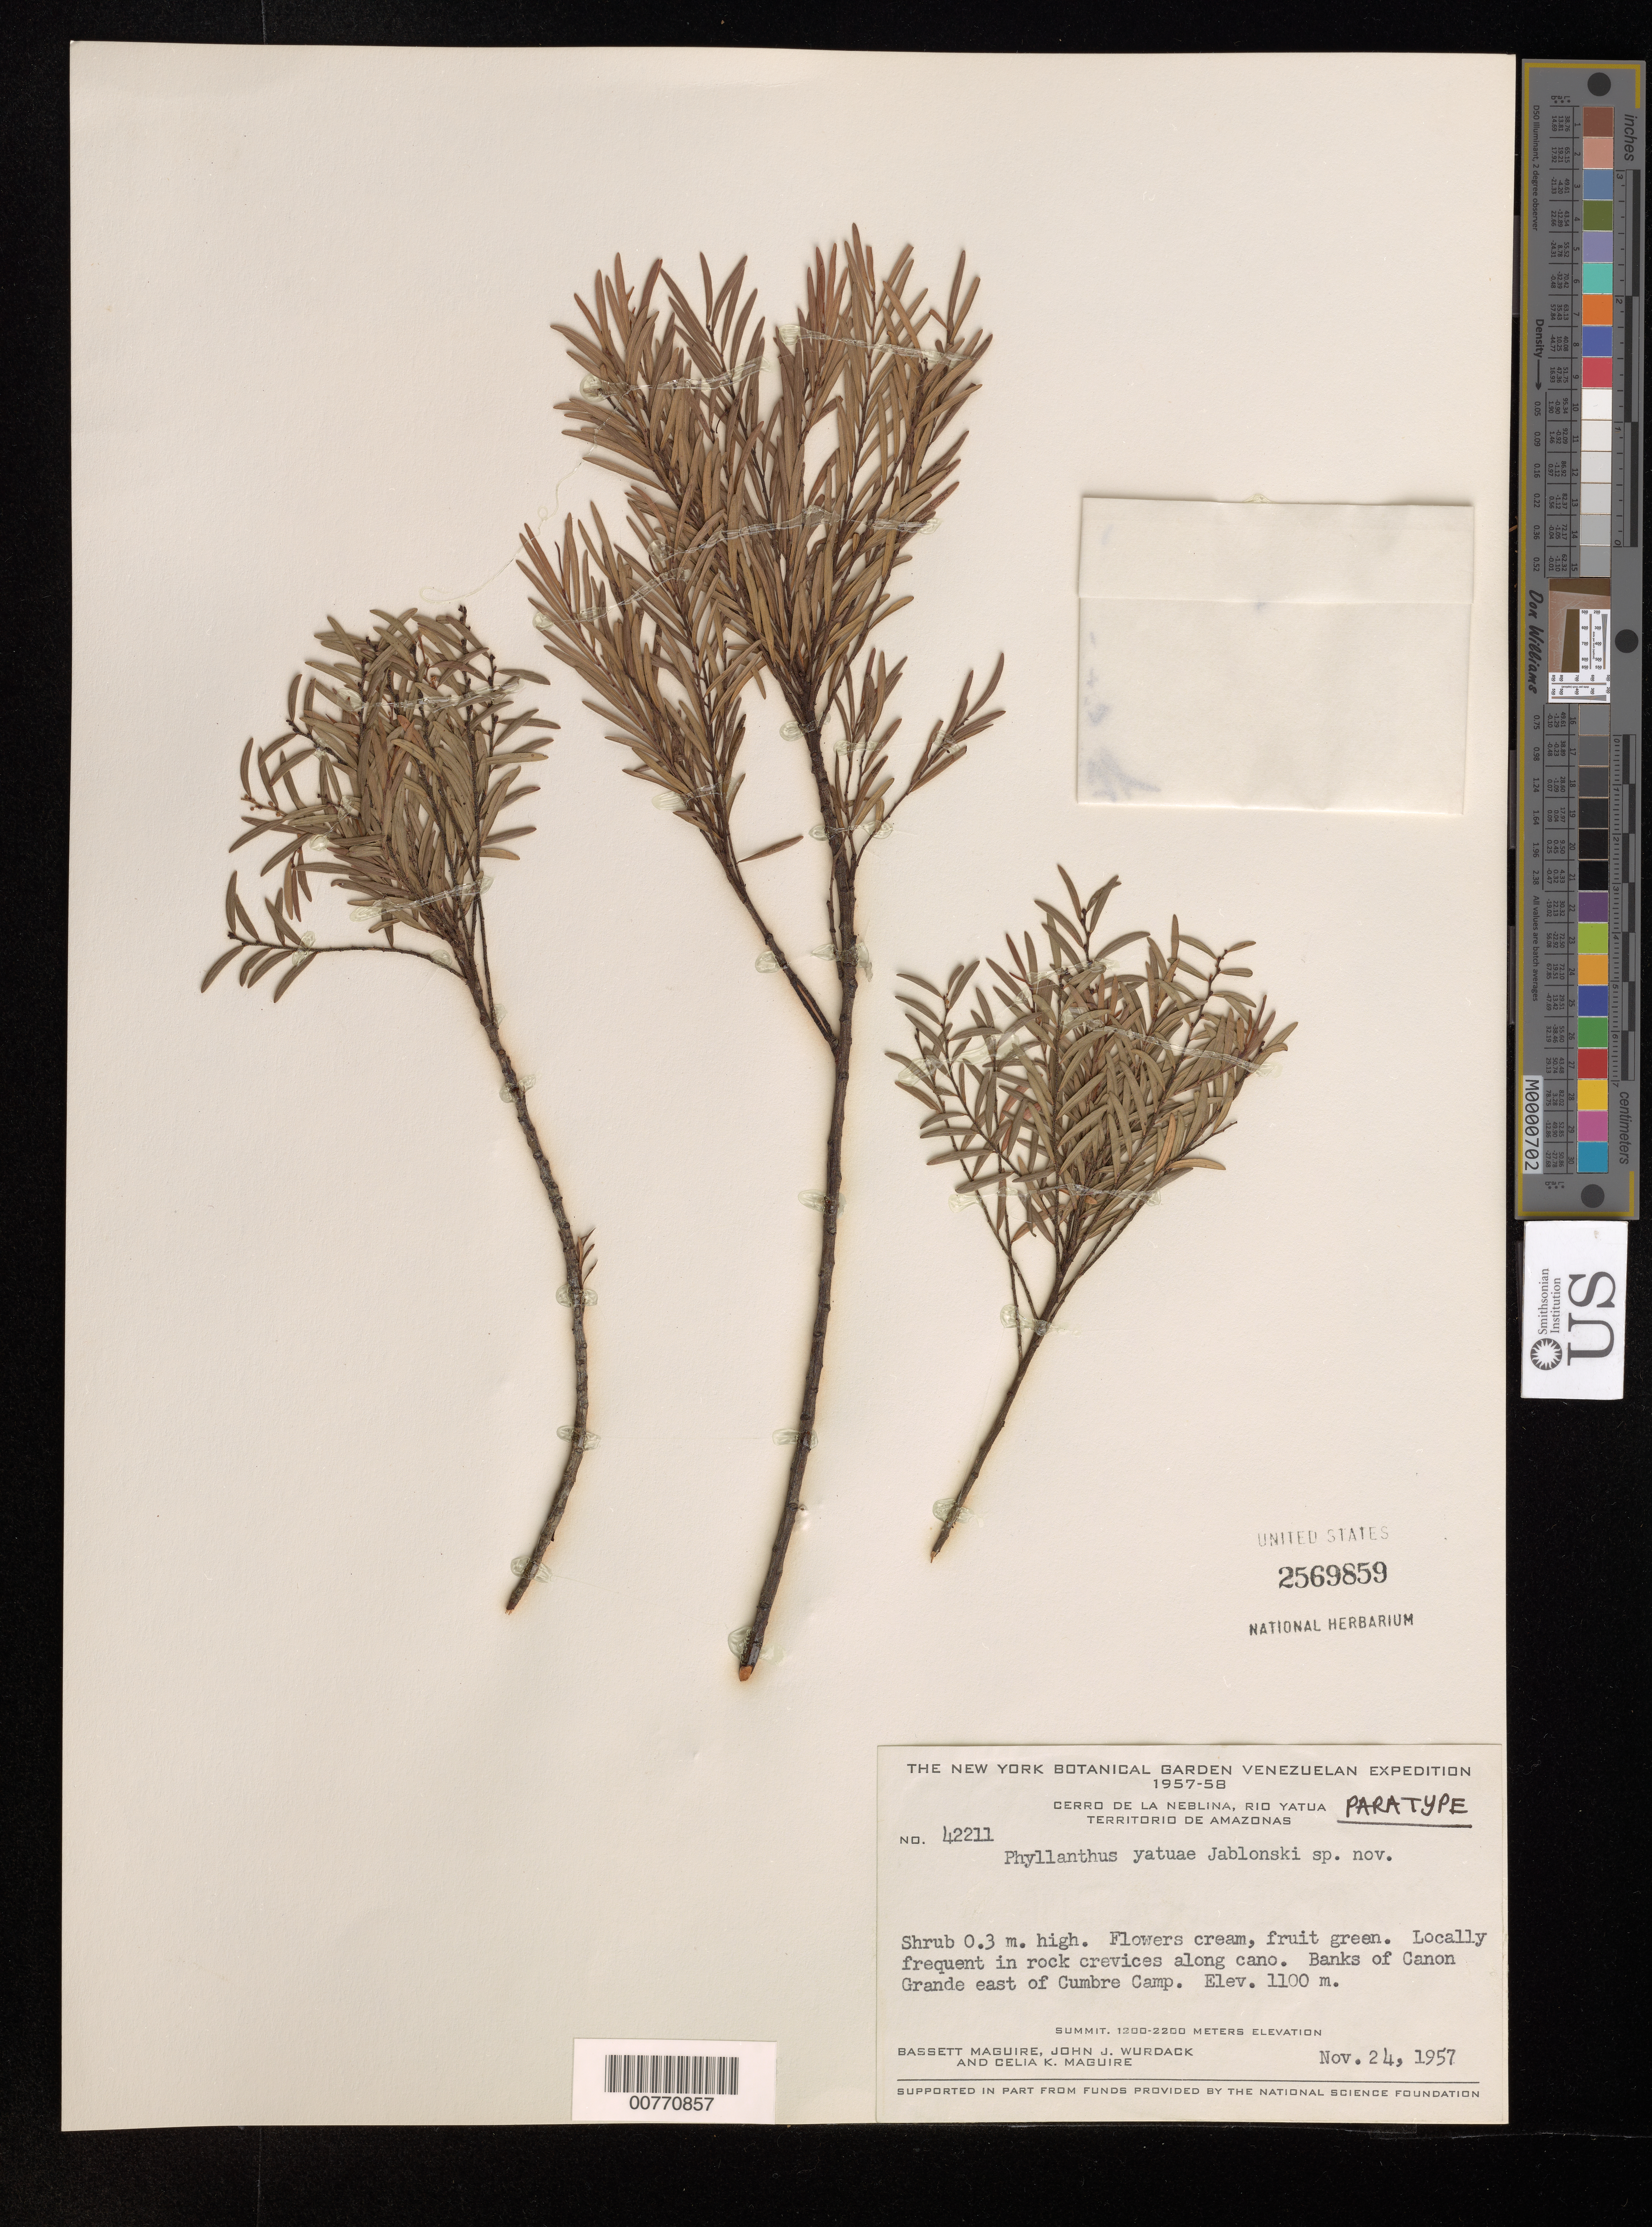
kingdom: Plantae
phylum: Tracheophyta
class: Magnoliopsida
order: Malpighiales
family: Phyllanthaceae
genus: Phyllanthus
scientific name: Phyllanthus yatuae Jabl. sp. nov. ined.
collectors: B. Maguire, J. J. Wurdack & C. K. Maguire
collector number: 42211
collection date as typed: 24-Nov-57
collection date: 1957-11-24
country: Venezuela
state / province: Amazonas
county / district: Río Negro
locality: Cerro de la Neblina, Río Yatua, along Cañon Grande, E of Cumbre Camp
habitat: In rock crevices along Caño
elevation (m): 1100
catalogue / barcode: US 2569859